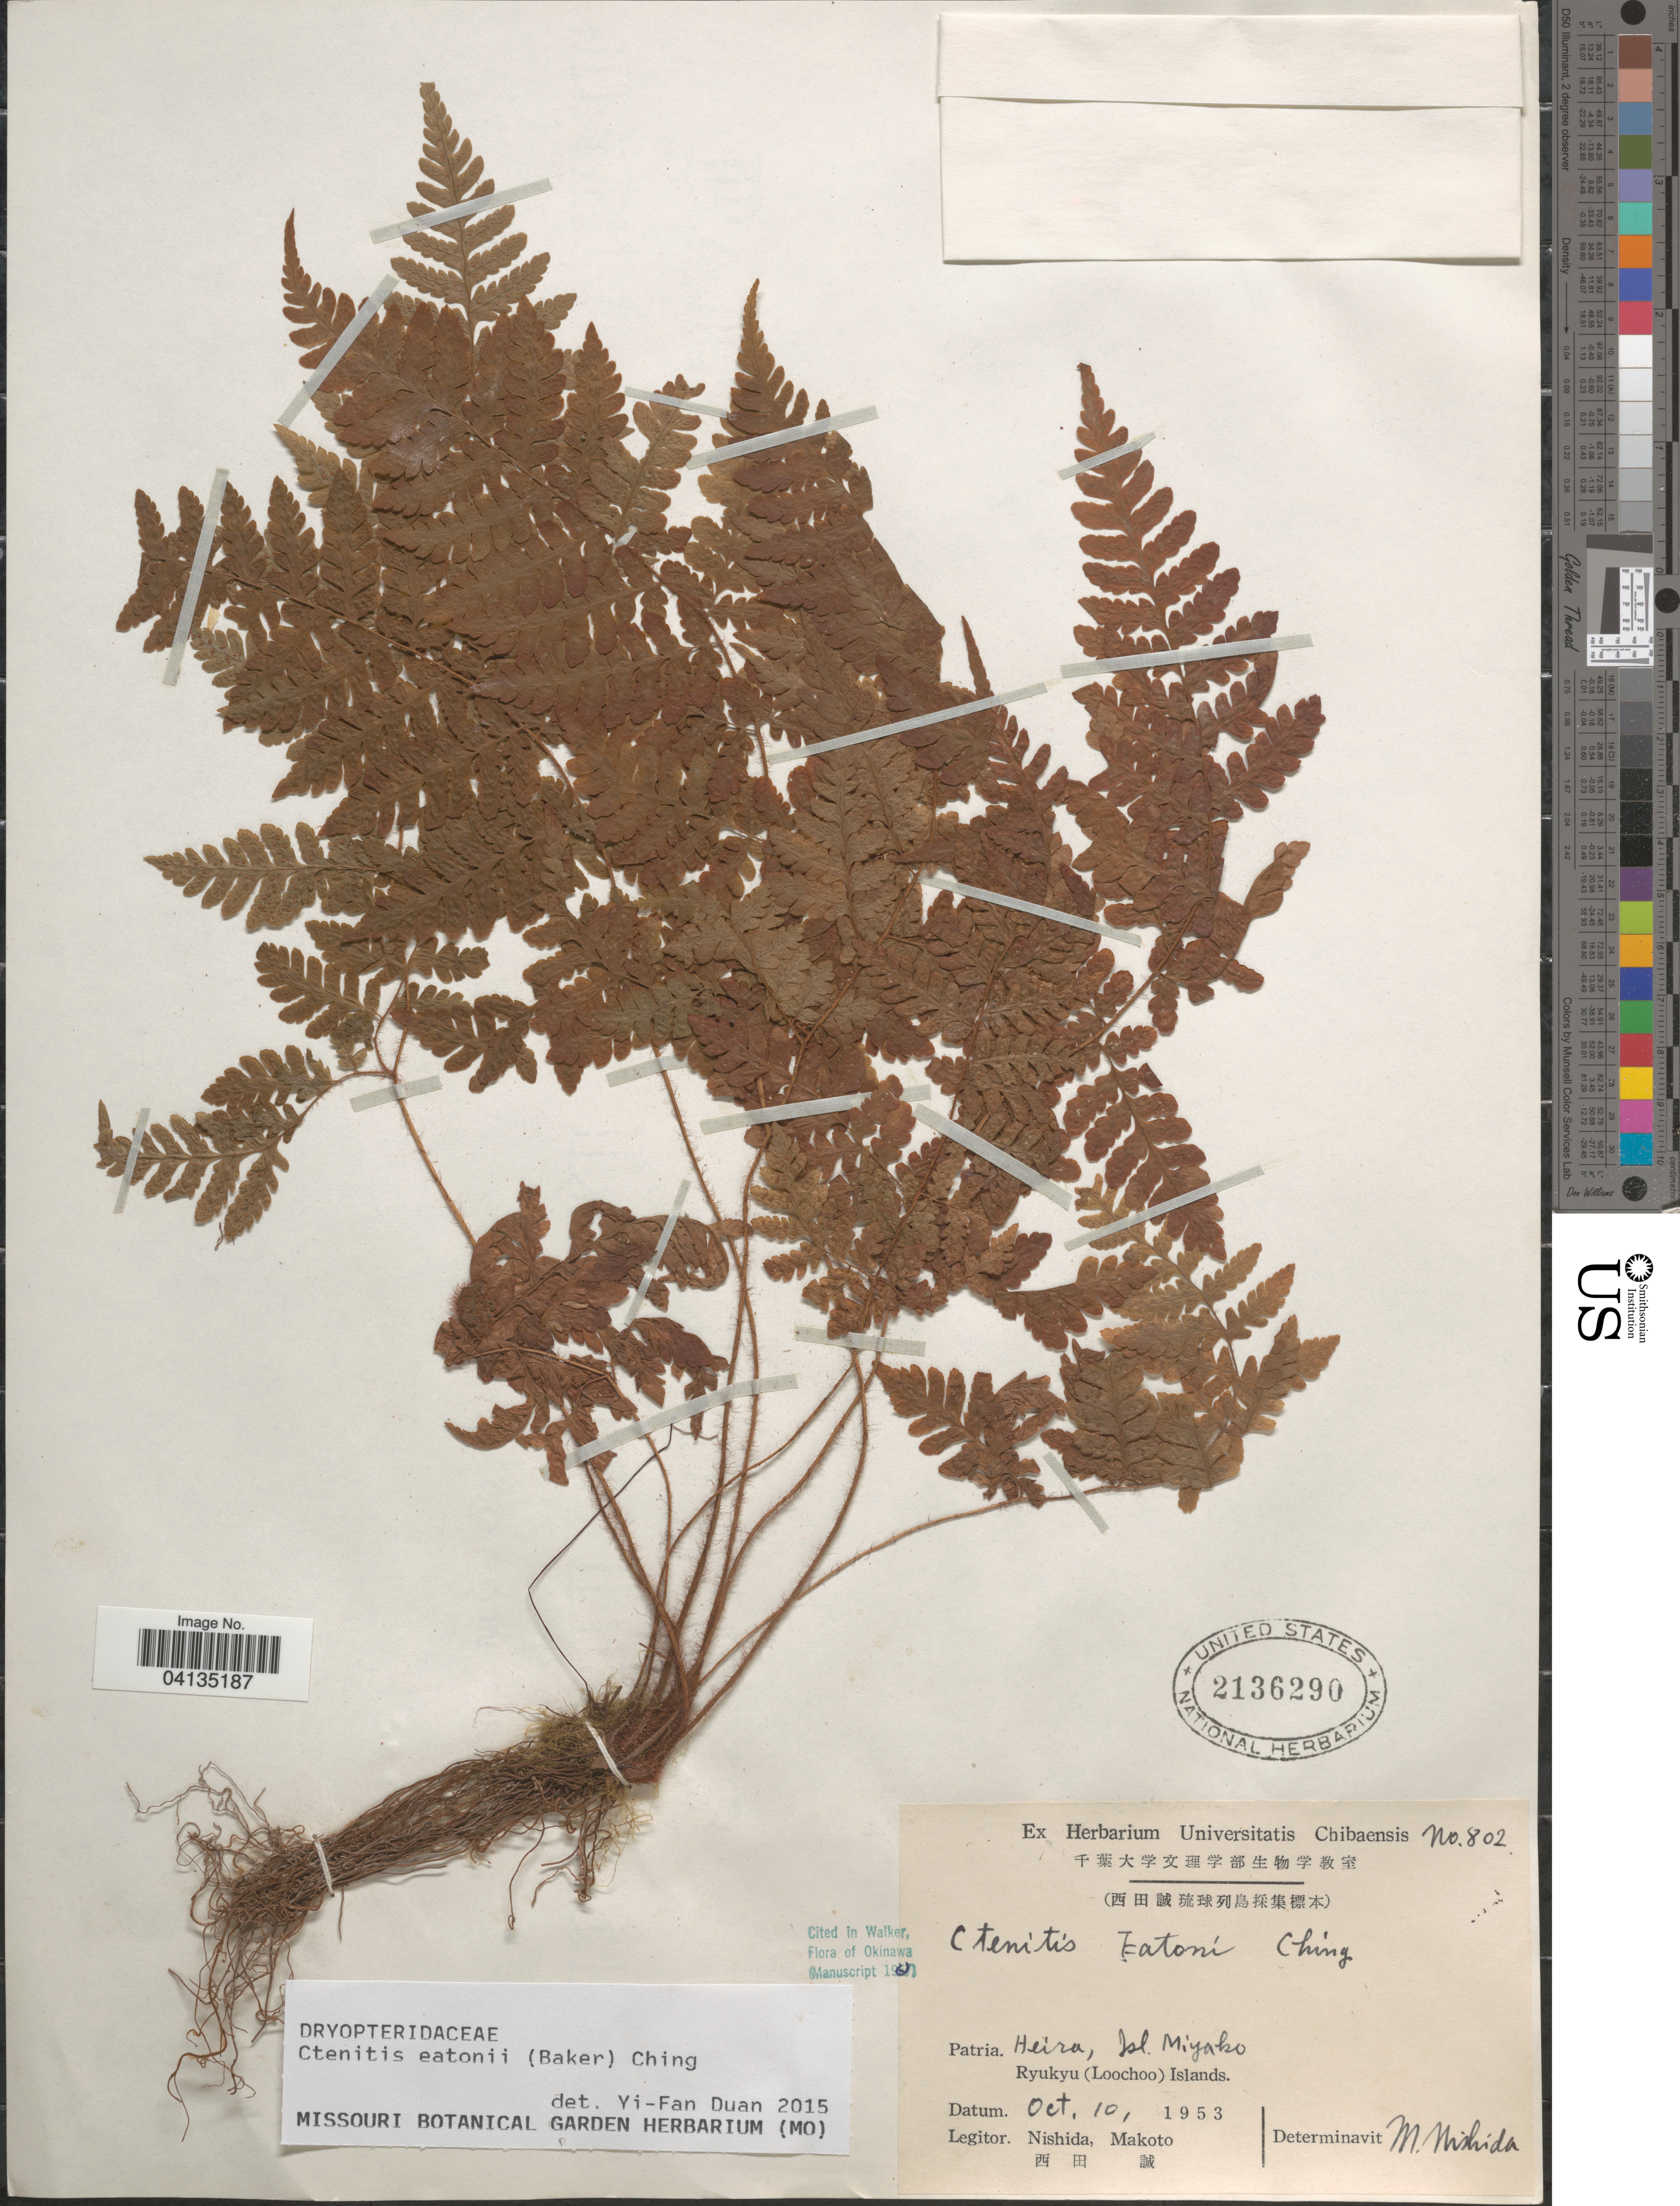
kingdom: Plantae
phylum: Tracheophyta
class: Polypodiopsida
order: Polypodiales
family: Dryopteridaceae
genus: Ctenitis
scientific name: Ctenitis eatonii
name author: (Baker) Ching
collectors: M. Nishida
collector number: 802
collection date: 1953-10-10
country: Japan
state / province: Okinawa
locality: Heira, Isl. Miyako. Ryukyu (Loochoo) Islands.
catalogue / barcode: US 2136290